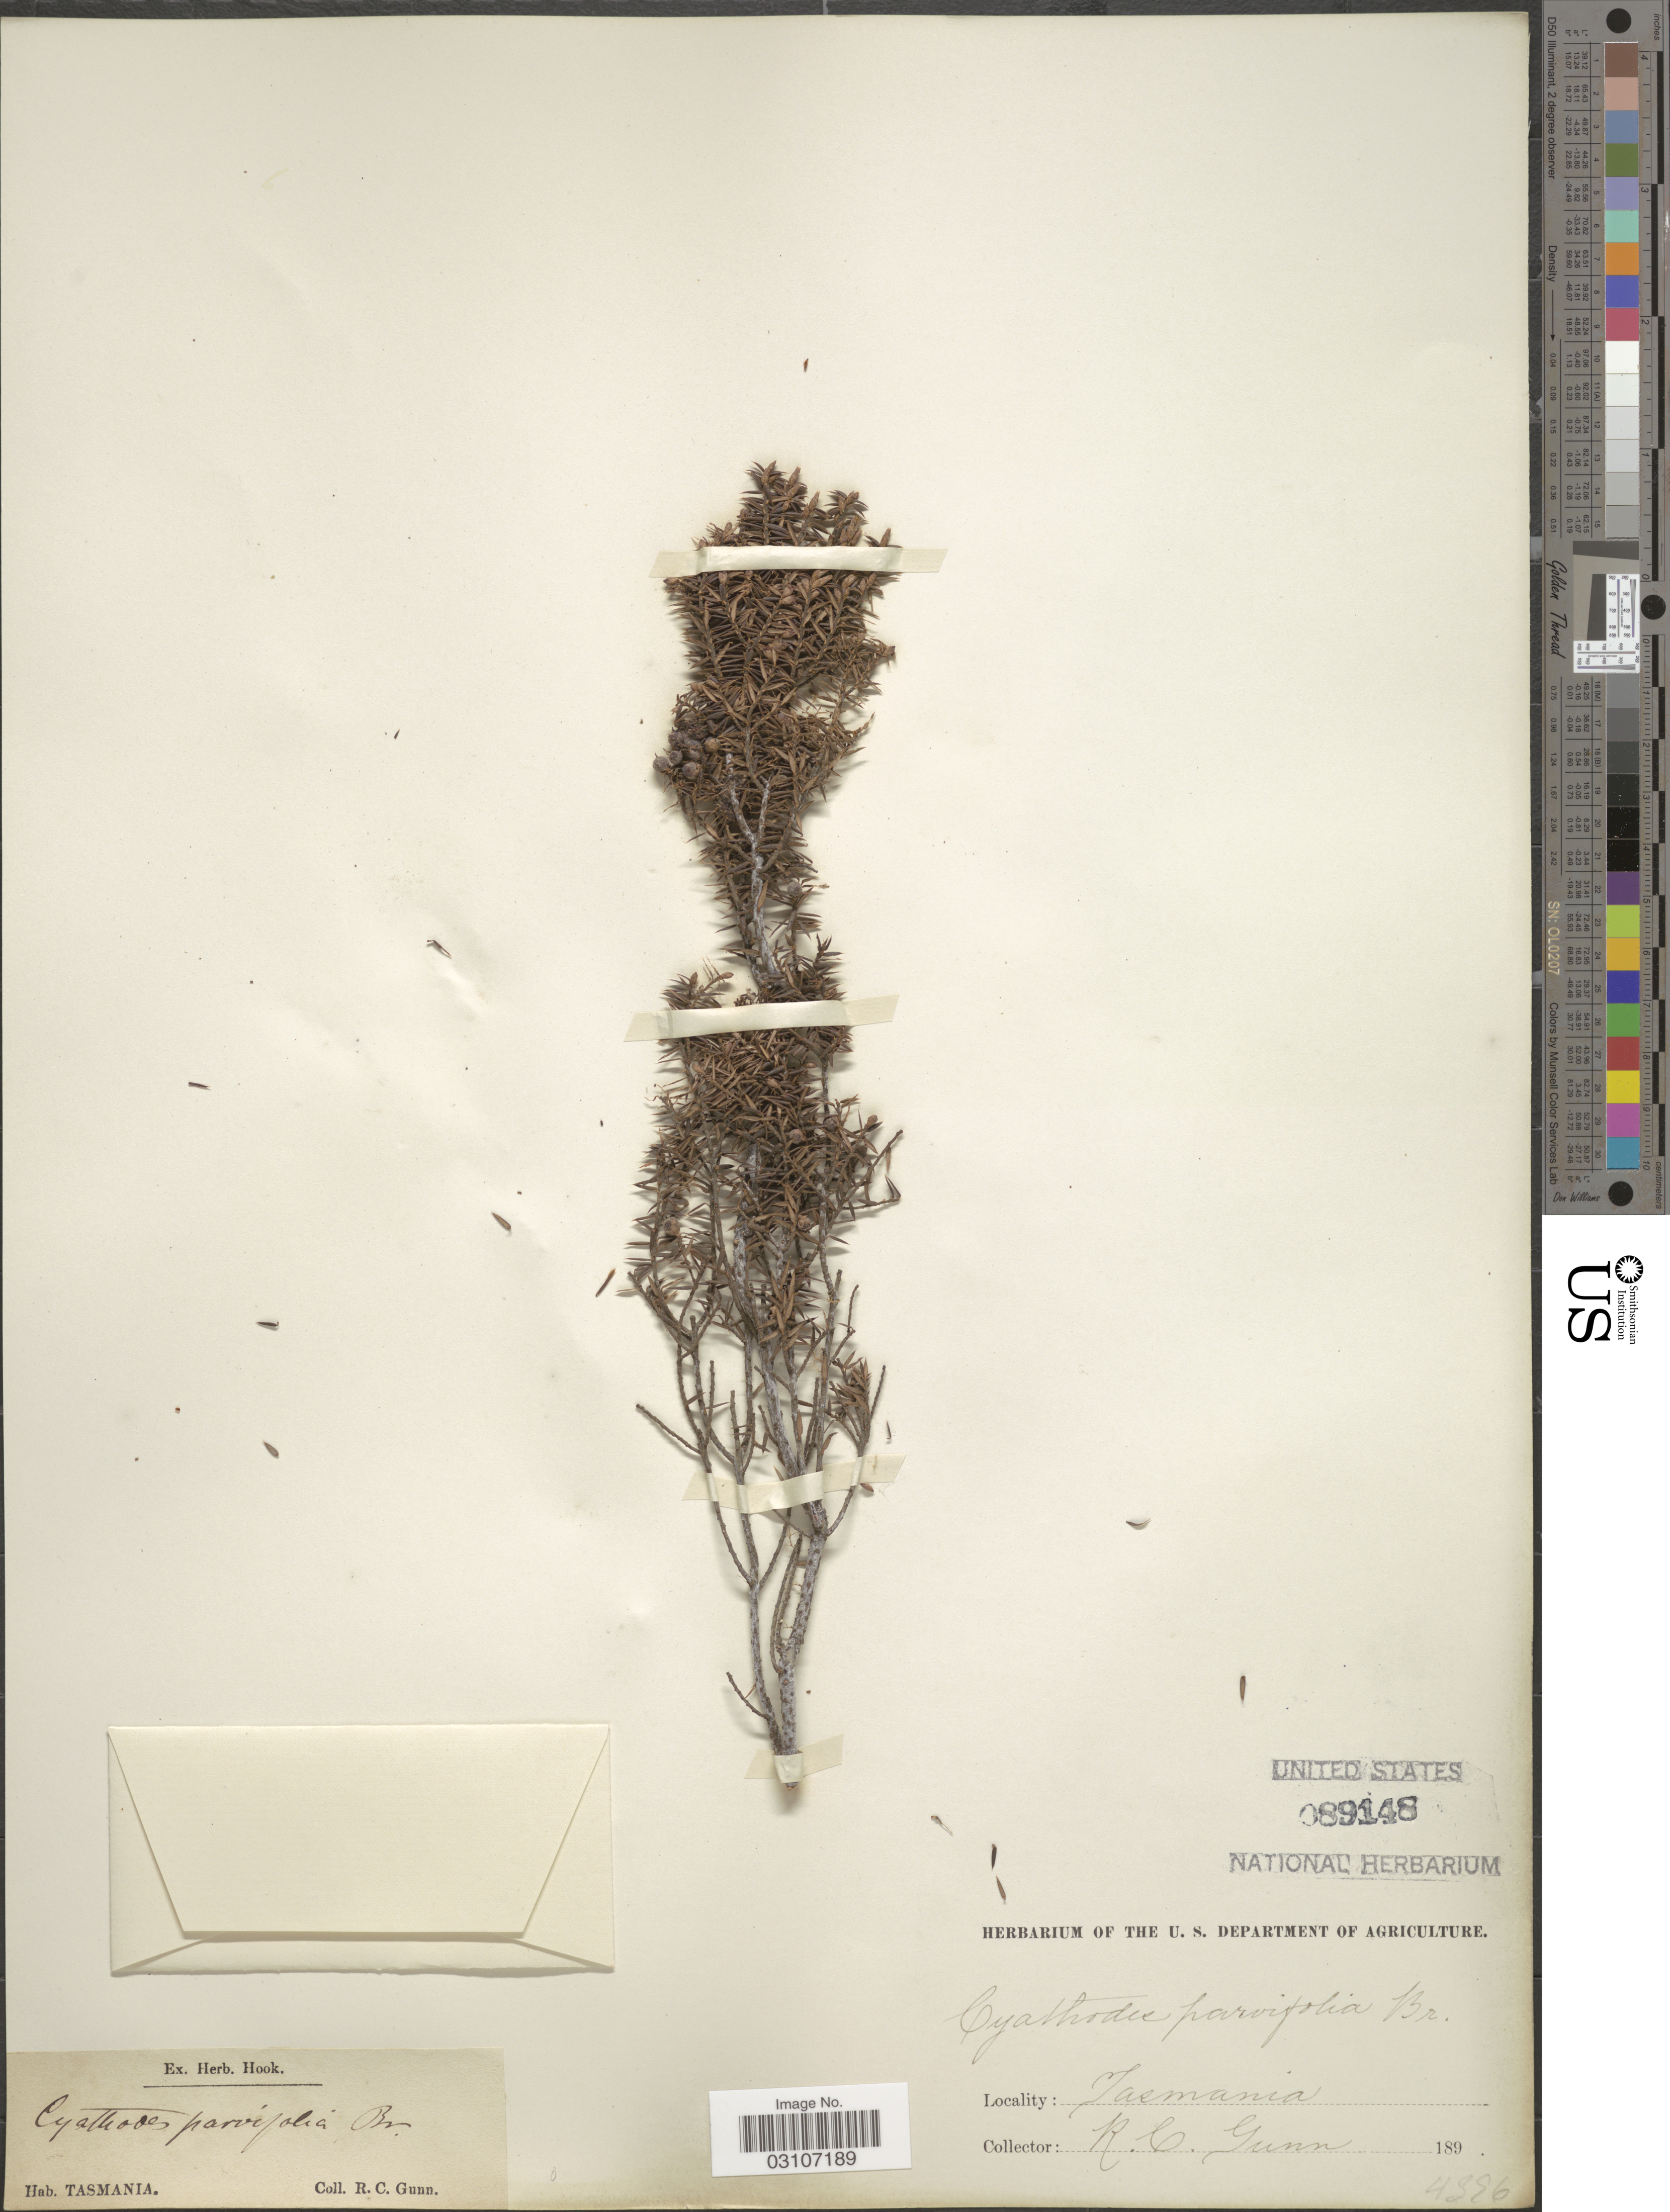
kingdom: Plantae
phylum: Tracheophyta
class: Magnoliopsida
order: Ericales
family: Ericaceae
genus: Cyathodes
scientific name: Cyathodes parvifolia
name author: R. Br.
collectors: R. Gunn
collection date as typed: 18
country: Australia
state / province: Tasmania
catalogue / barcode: US 89148